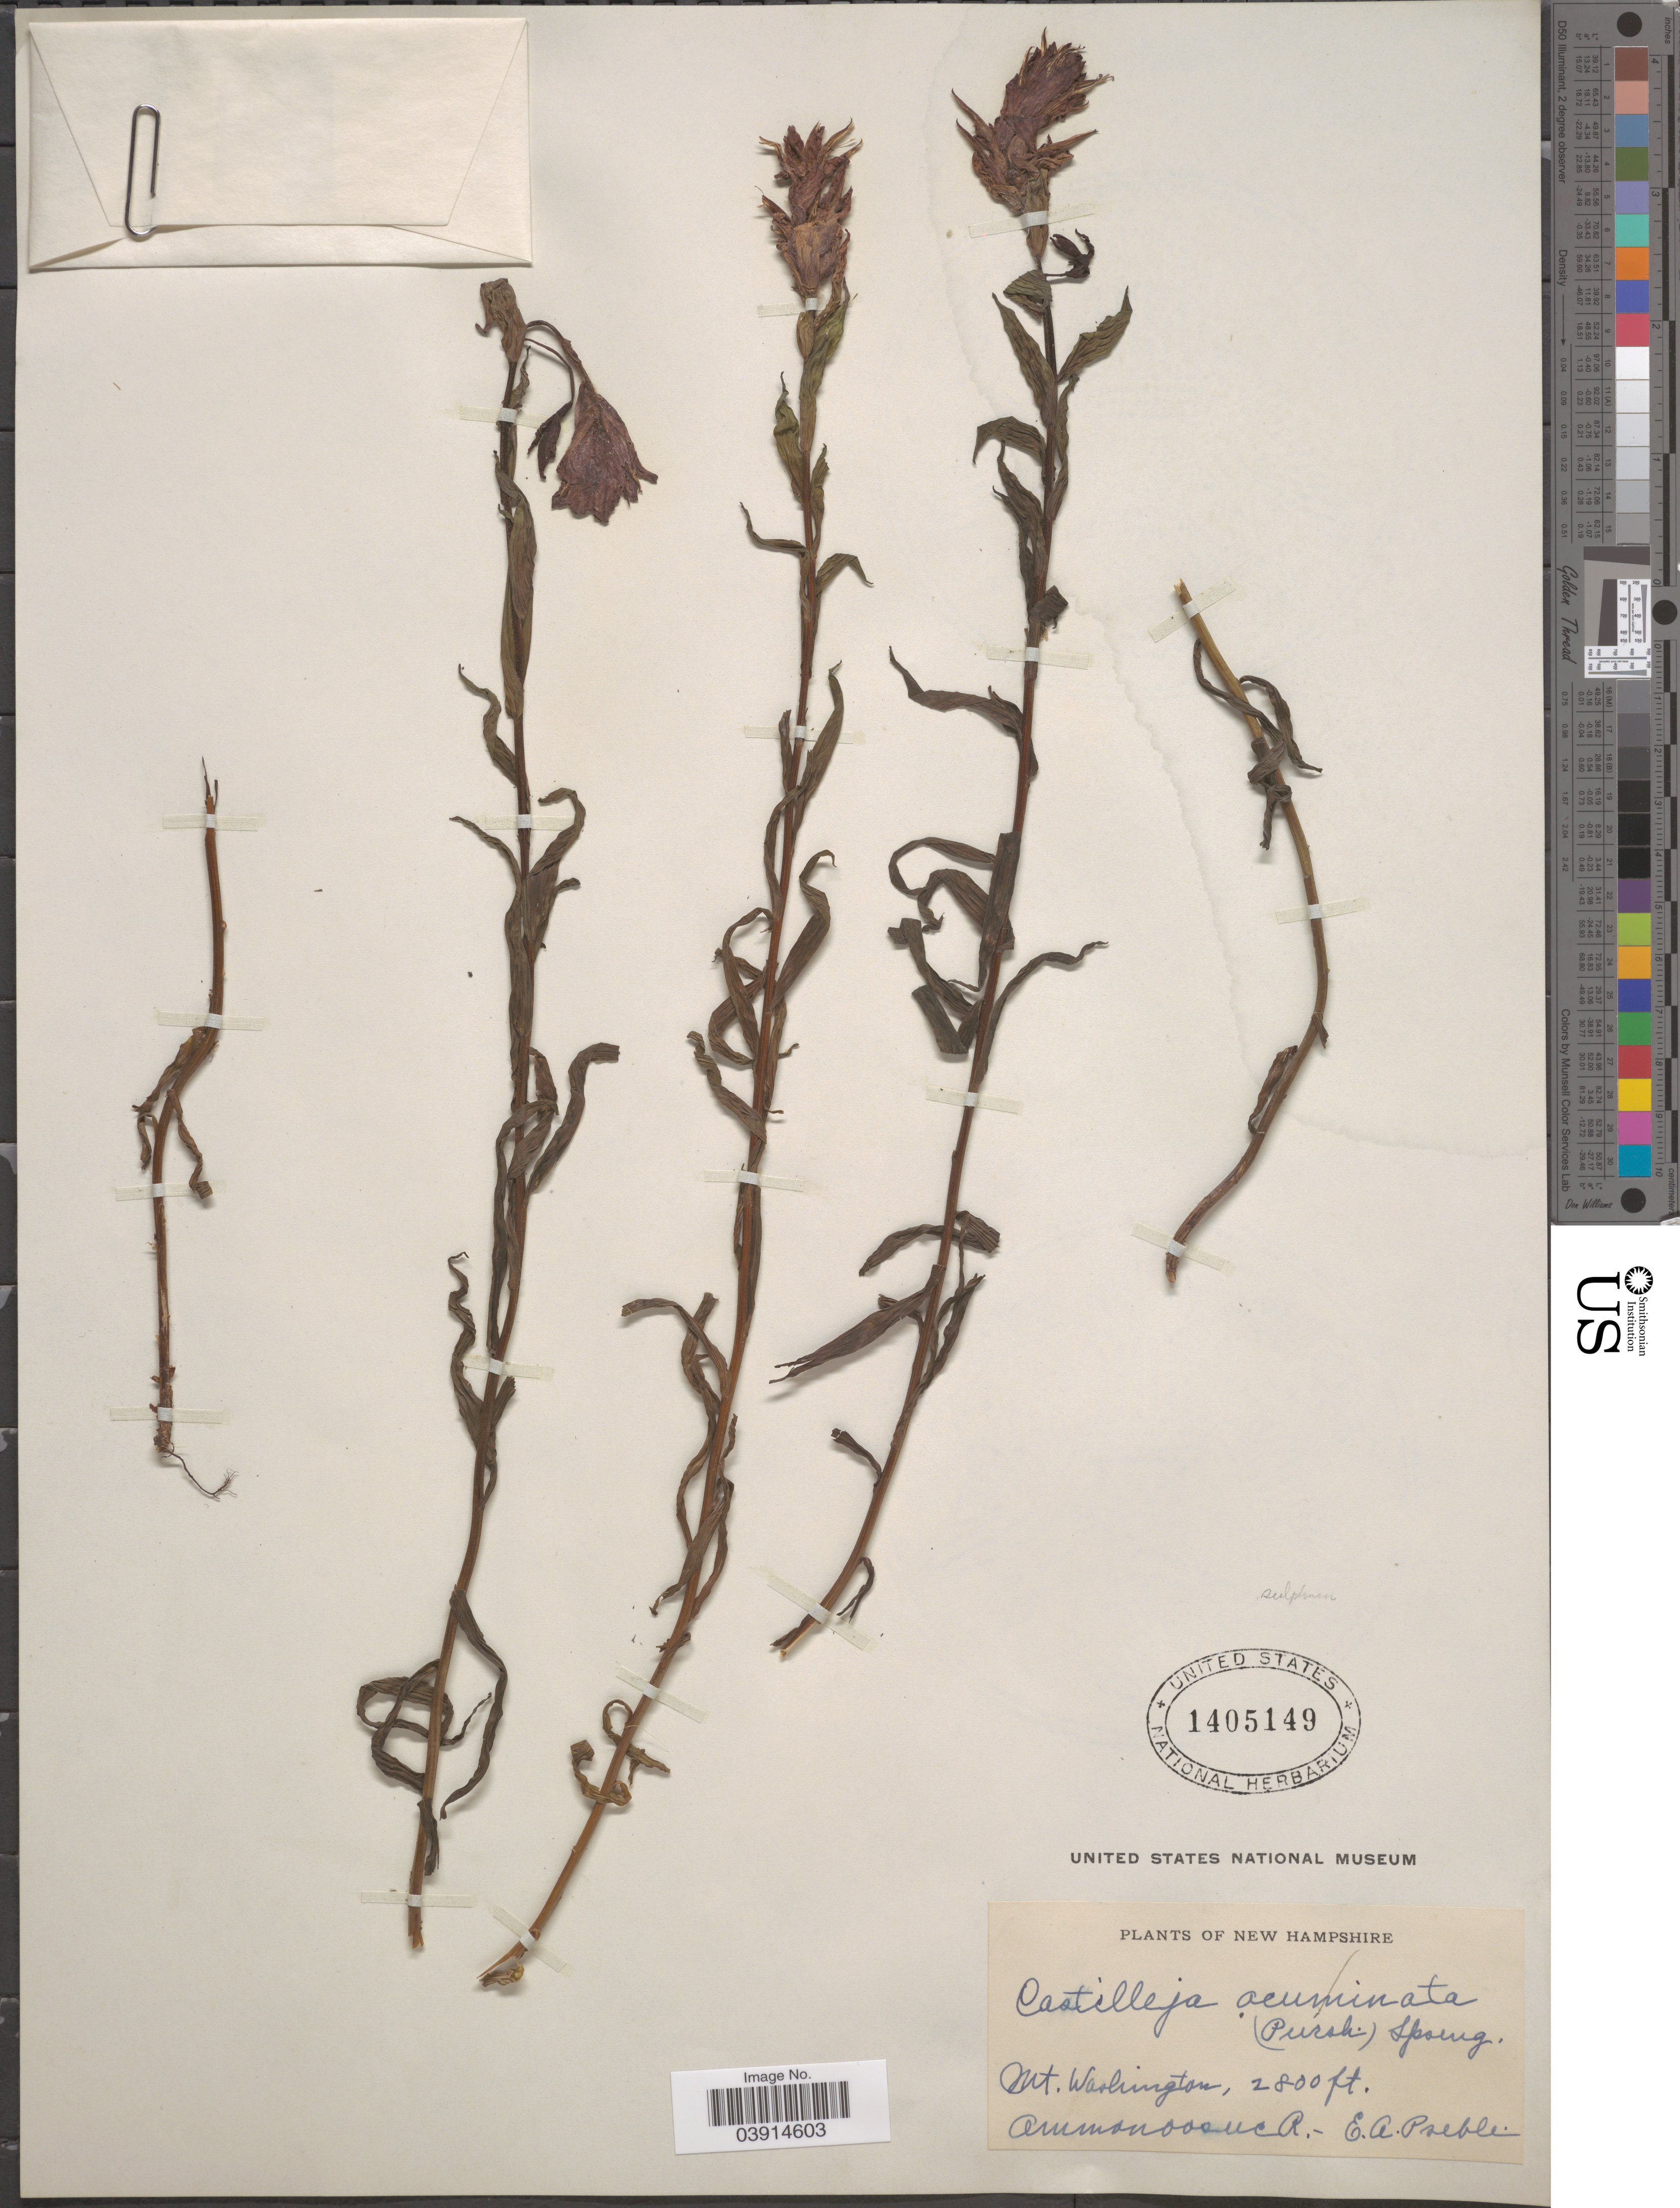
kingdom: Plantae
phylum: Tracheophyta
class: Magnoliopsida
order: Lamiales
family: Orobanchaceae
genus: Castilleja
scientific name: Castilleja sp.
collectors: E. Preble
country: United States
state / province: New Hampshire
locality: Mt. Washington. Ammonoosuc R.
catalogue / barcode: US 1405149